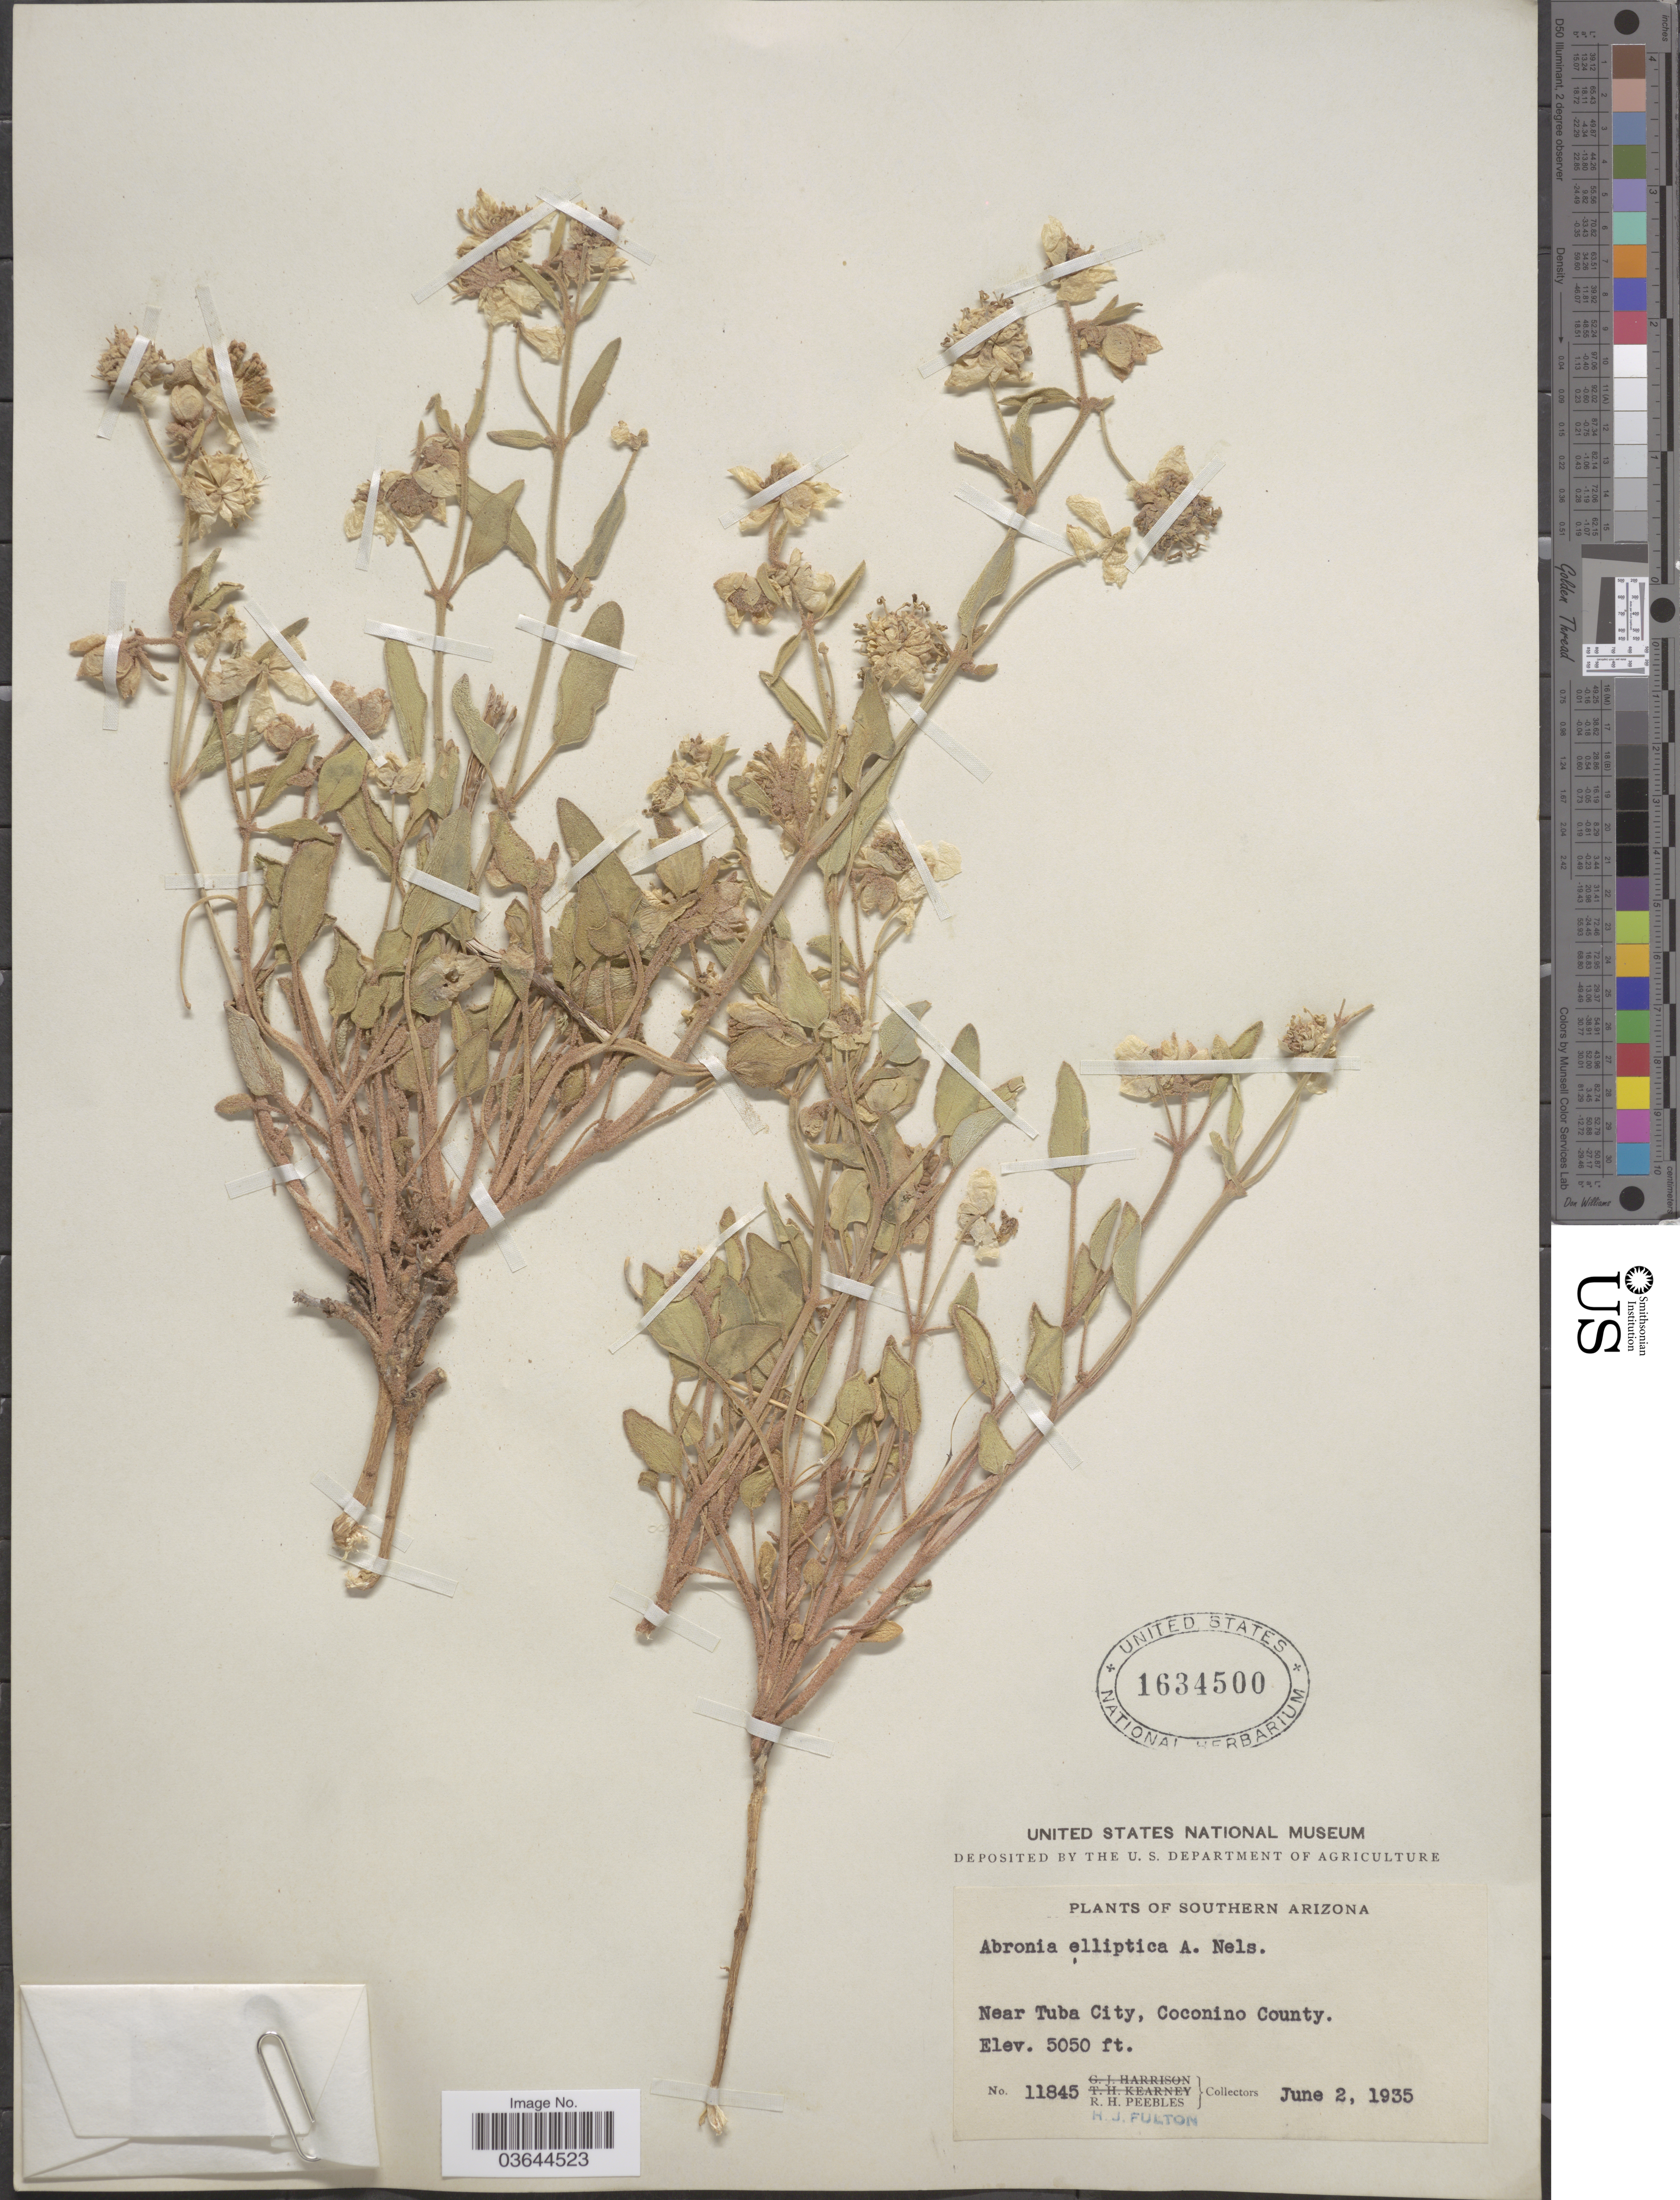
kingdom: Plantae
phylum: Tracheophyta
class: Magnoliopsida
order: Caryophyllales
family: Nyctaginaceae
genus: Abronia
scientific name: Abronia elliptica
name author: A. Nelson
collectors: R. H. Peebles & H. Fulton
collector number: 11845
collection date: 1935-06-02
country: United States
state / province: Arizona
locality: Southern Arizona. Near Tuba City, Coconino County.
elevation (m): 1539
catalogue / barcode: US 1634500